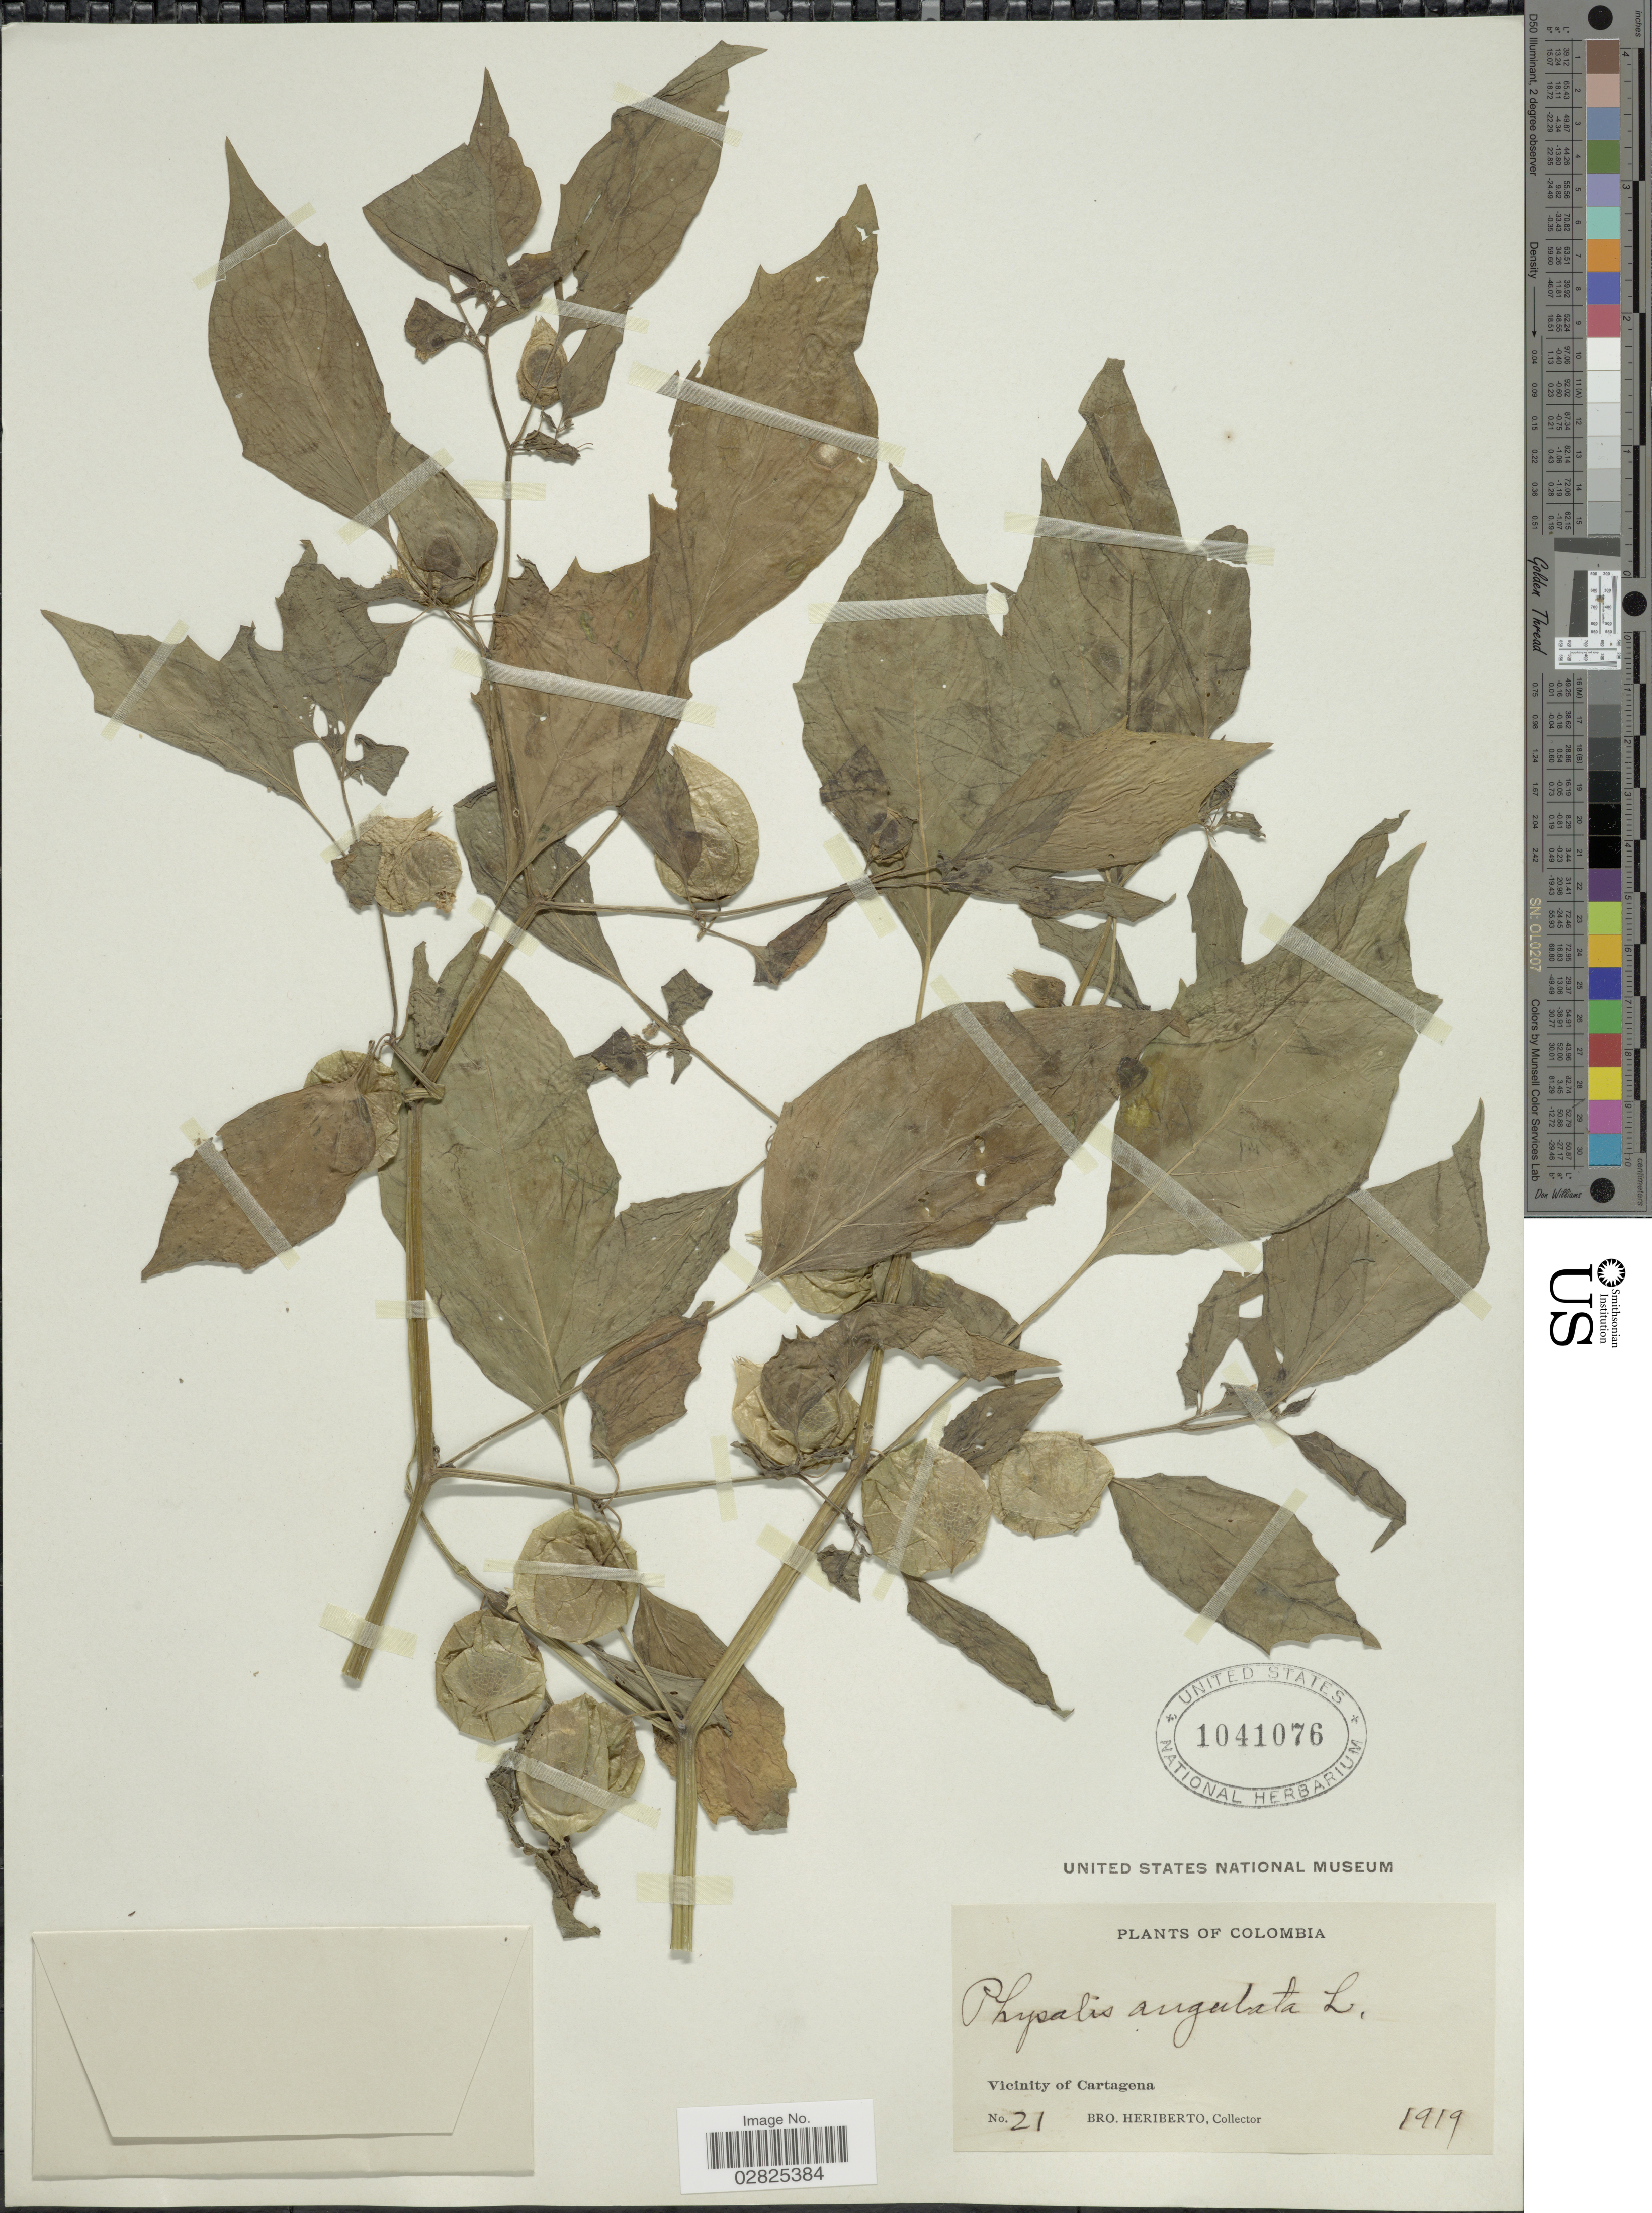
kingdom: Plantae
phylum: Tracheophyta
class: Magnoliopsida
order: Solanales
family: Solanaceae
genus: Physalis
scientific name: Physalis angulata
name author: L.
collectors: B. Heriberto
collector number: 21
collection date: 1919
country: Colombia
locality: Vicinity of Cartagena.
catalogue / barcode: US 1041076